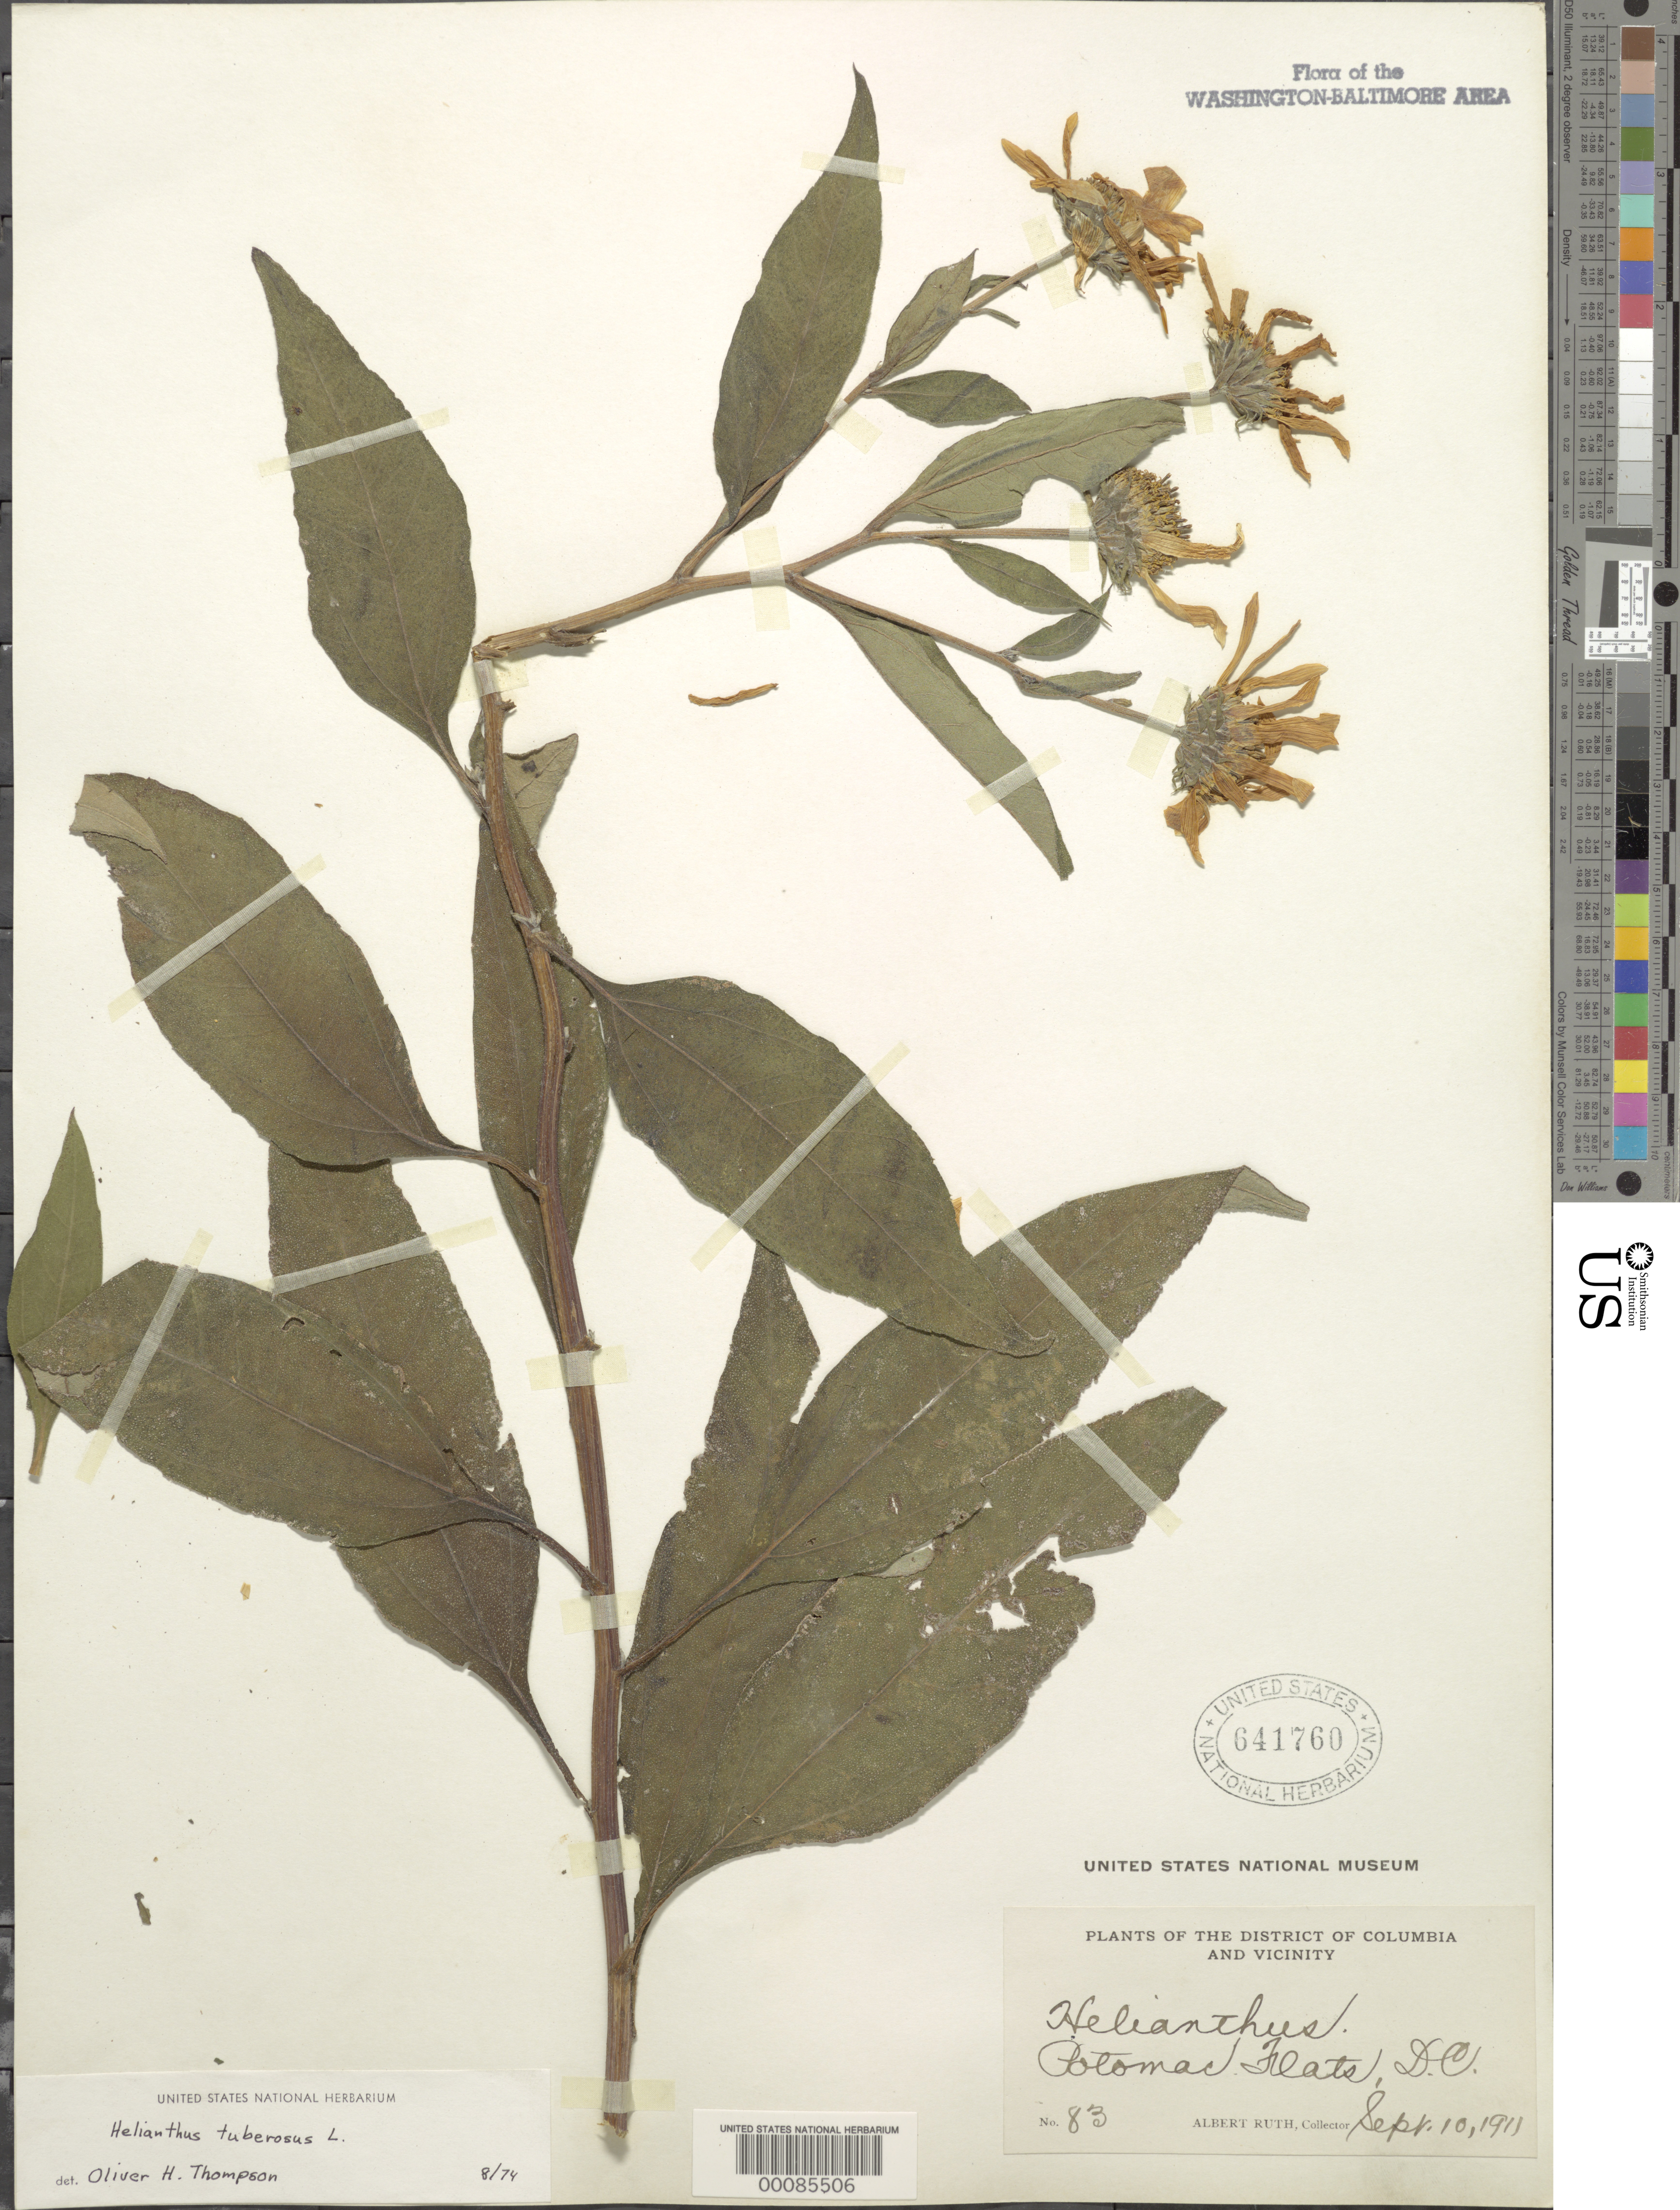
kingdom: Plantae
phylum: Tracheophyta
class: Magnoliopsida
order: Asterales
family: Asteraceae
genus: Helianthus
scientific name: Helianthus tuberosus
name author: L.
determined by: Thompson, O. H.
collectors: A. Ruth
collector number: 83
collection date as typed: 10 Sep 1911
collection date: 1911-09-10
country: United States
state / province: District of Columbia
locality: Potomac flats C. & O. Canal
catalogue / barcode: US 641760